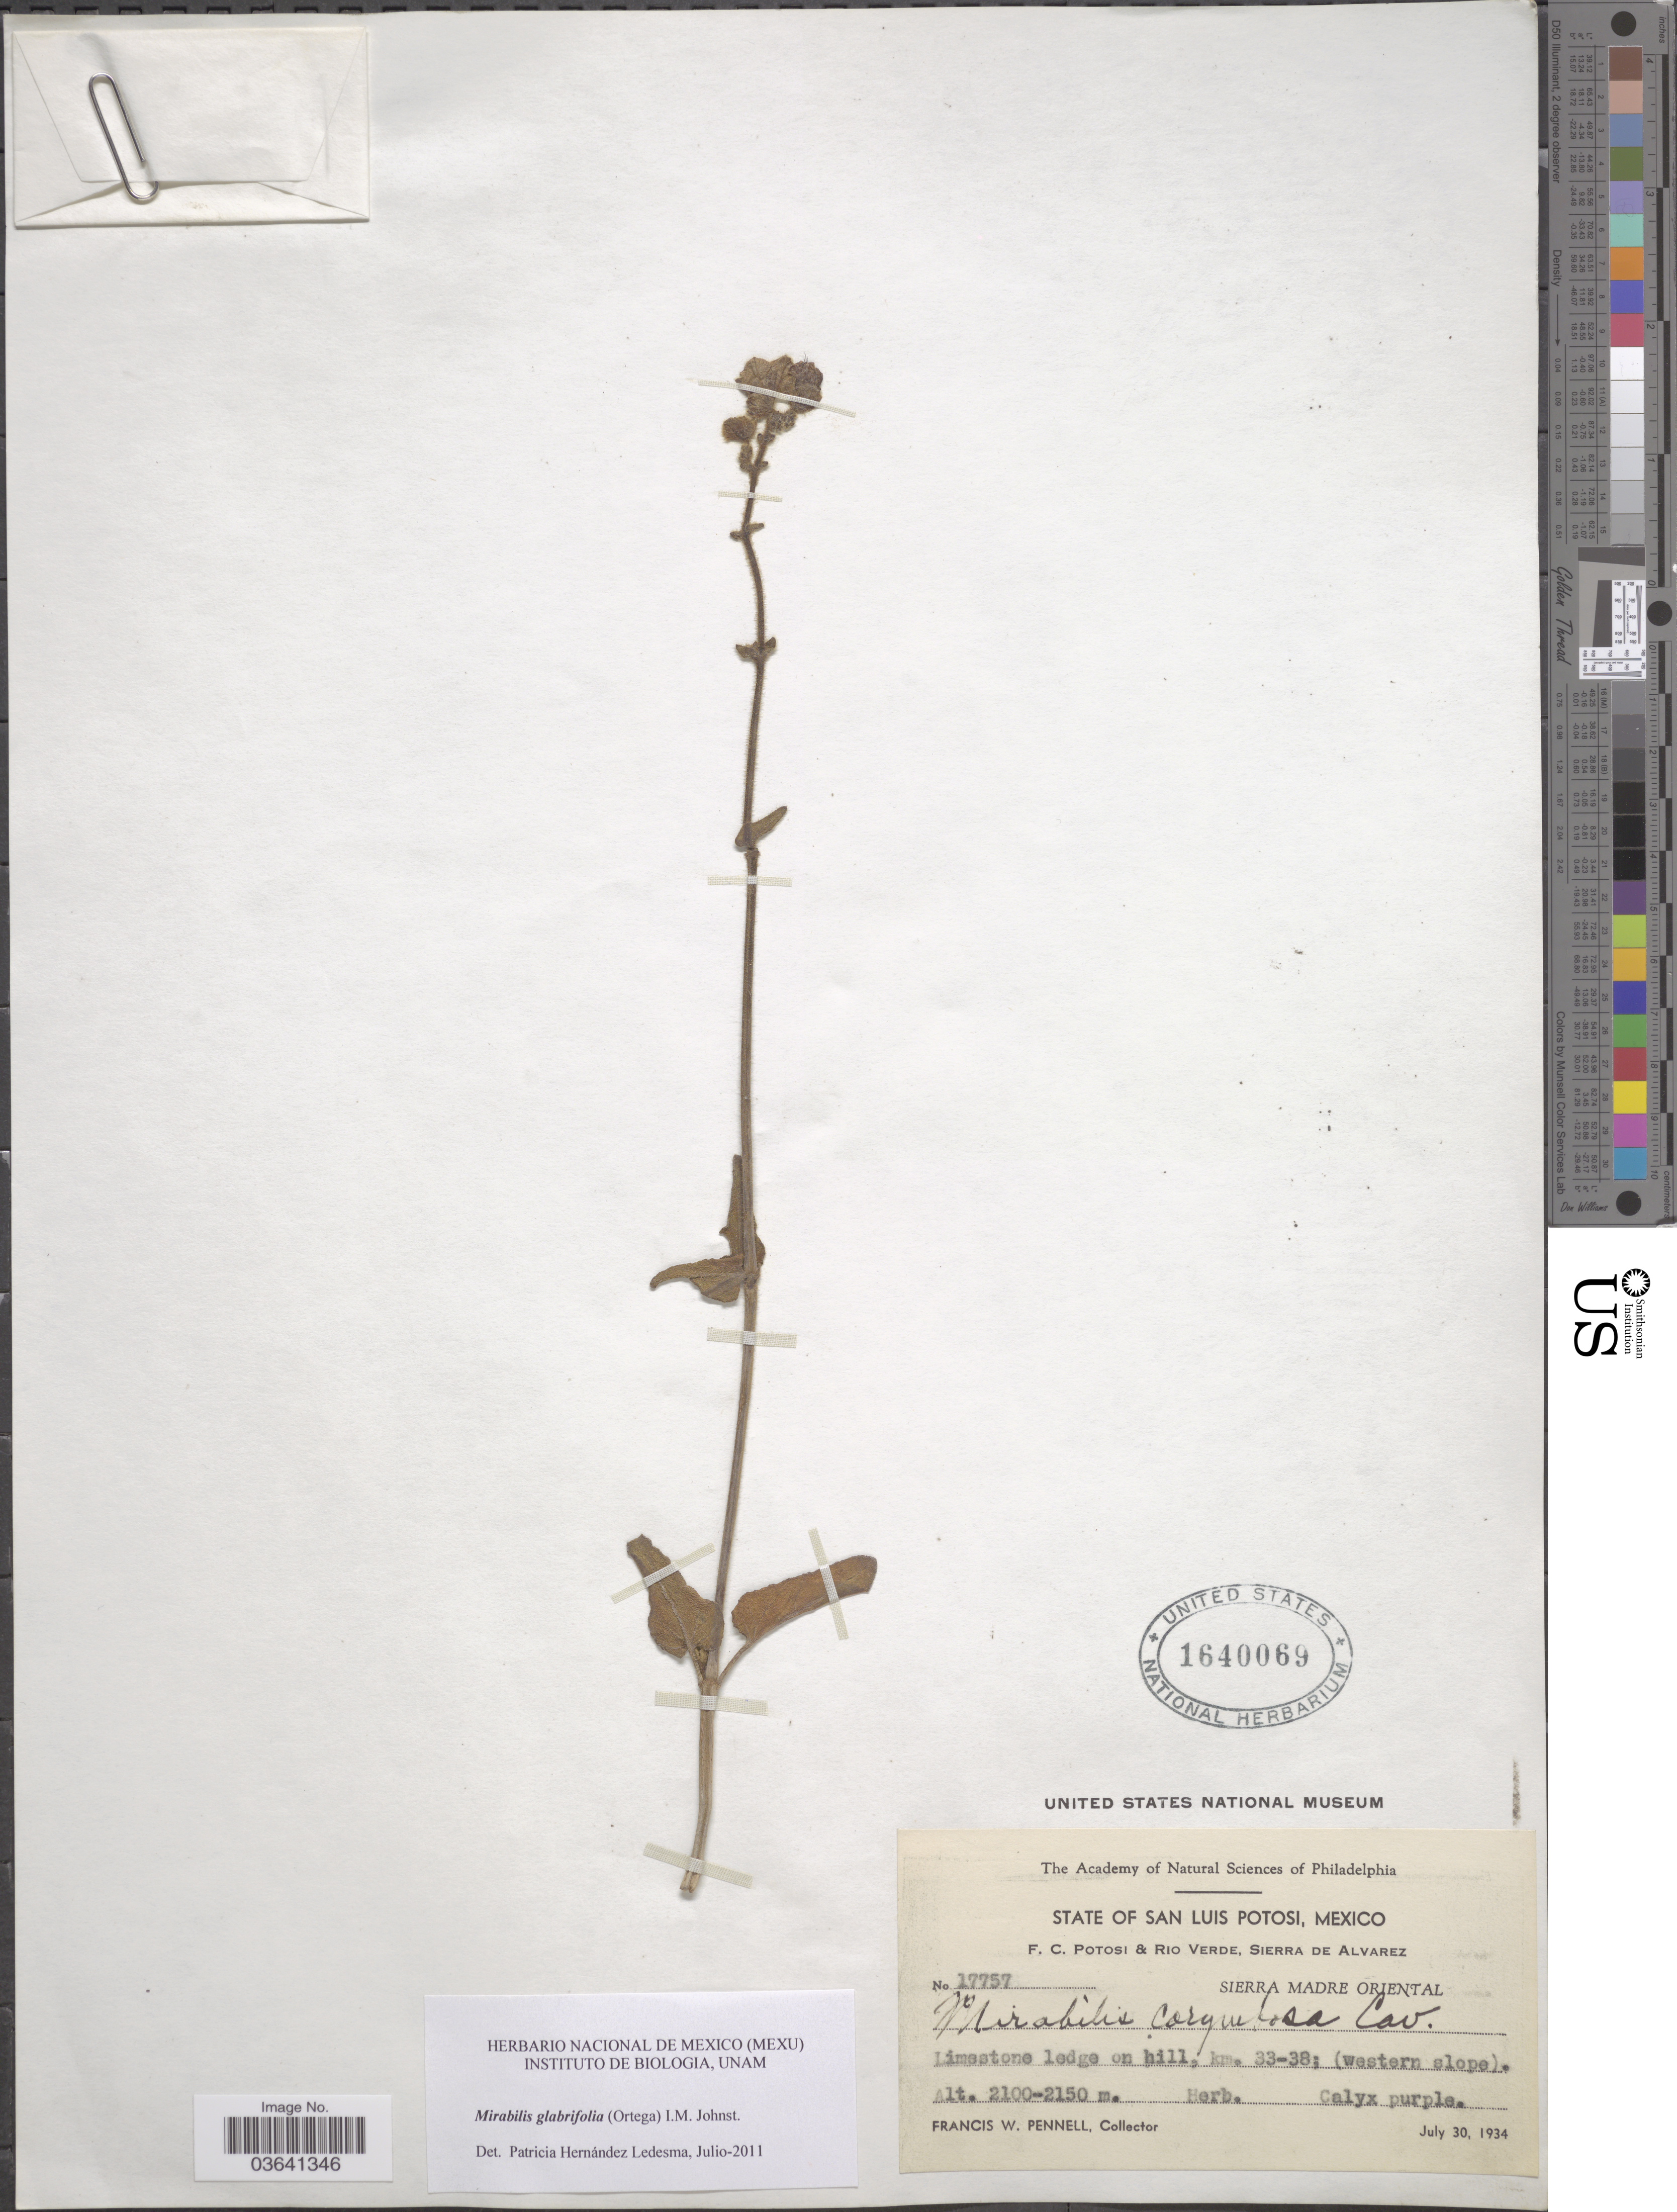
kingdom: Plantae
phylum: Tracheophyta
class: Magnoliopsida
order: Caryophyllales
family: Nyctaginaceae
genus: Mirabilis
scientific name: Mirabilis glabrifolia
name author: (Ort.) I.M. Johnst.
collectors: F. W. Pennell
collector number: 17757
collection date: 1934-07-30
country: Mexico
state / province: San Luis Potosí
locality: F. C. Potosi & Rio Verde, Sierra de Alvarez. Sierra Madre Oriental. Km. 33-38; (western slope).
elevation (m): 2100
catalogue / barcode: US 1640069